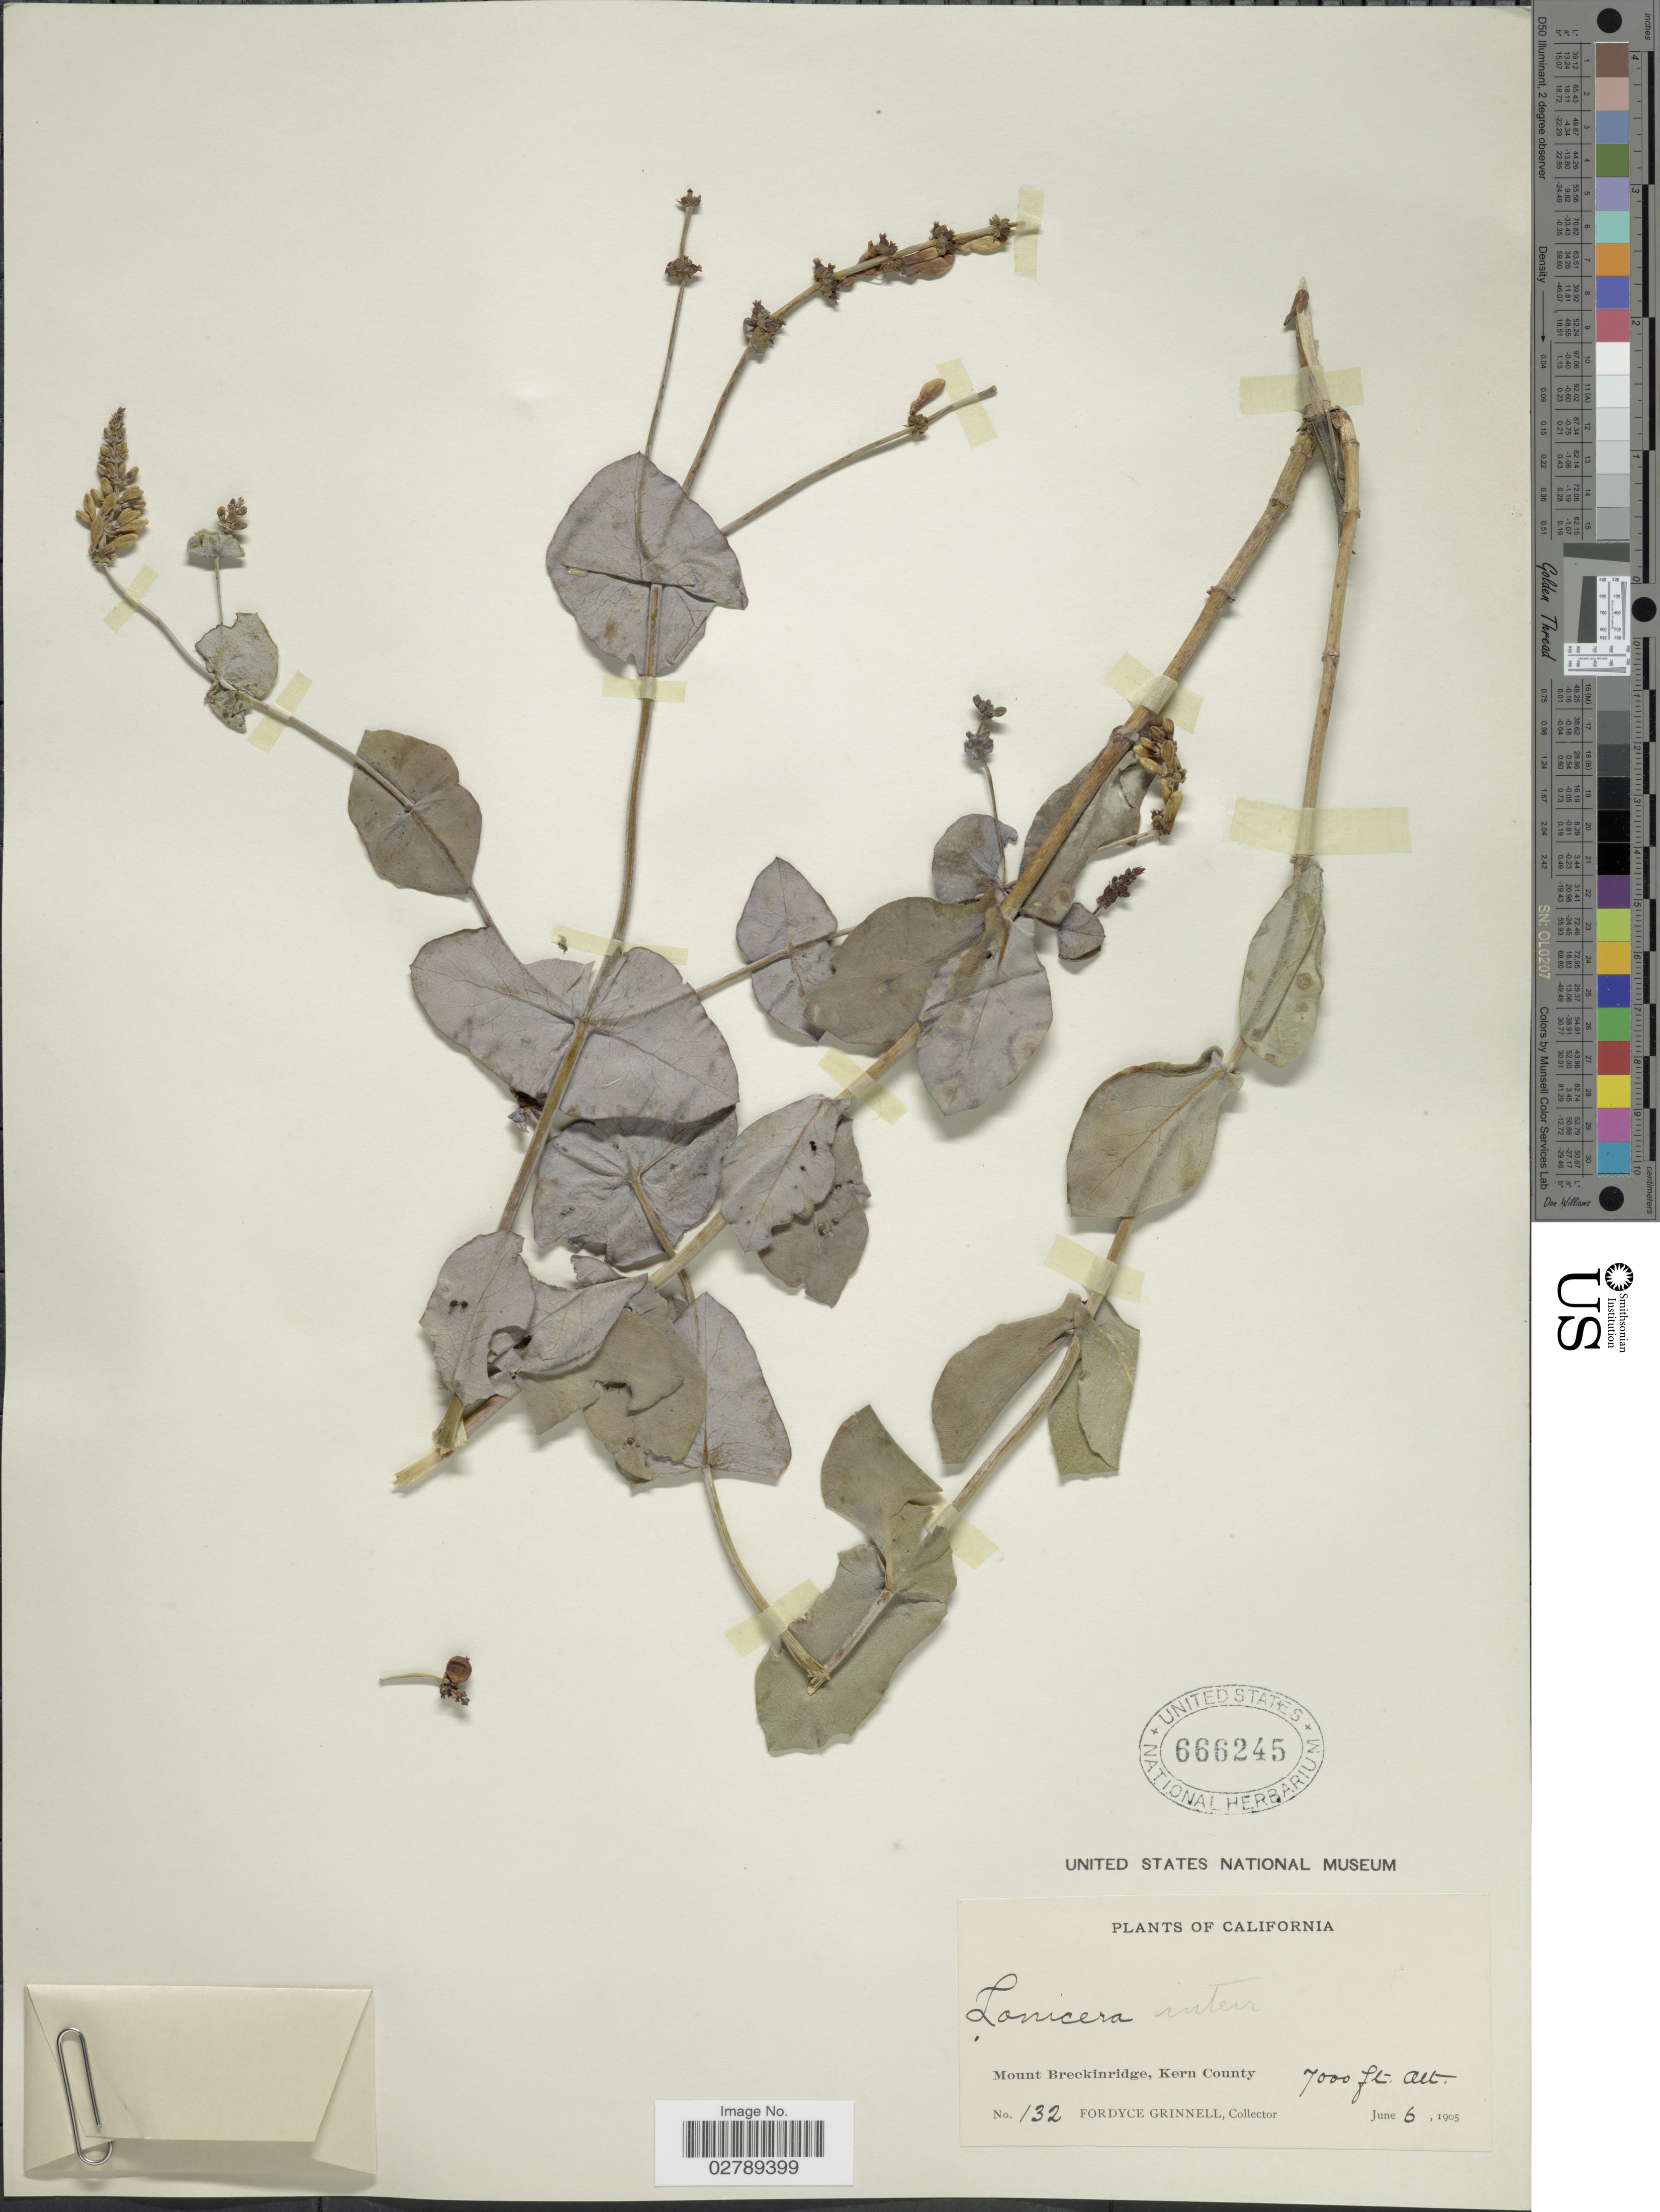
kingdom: Plantae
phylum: Tracheophyta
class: Magnoliopsida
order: Dipsacales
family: Caprifoliaceae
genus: Lonicera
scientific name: Lonicera interrupta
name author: Benth.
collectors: F. Grinnell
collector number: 132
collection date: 1905-06-06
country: United States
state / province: California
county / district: Kern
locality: Mount Breckinridge, Kern County.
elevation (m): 2134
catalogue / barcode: US 666245